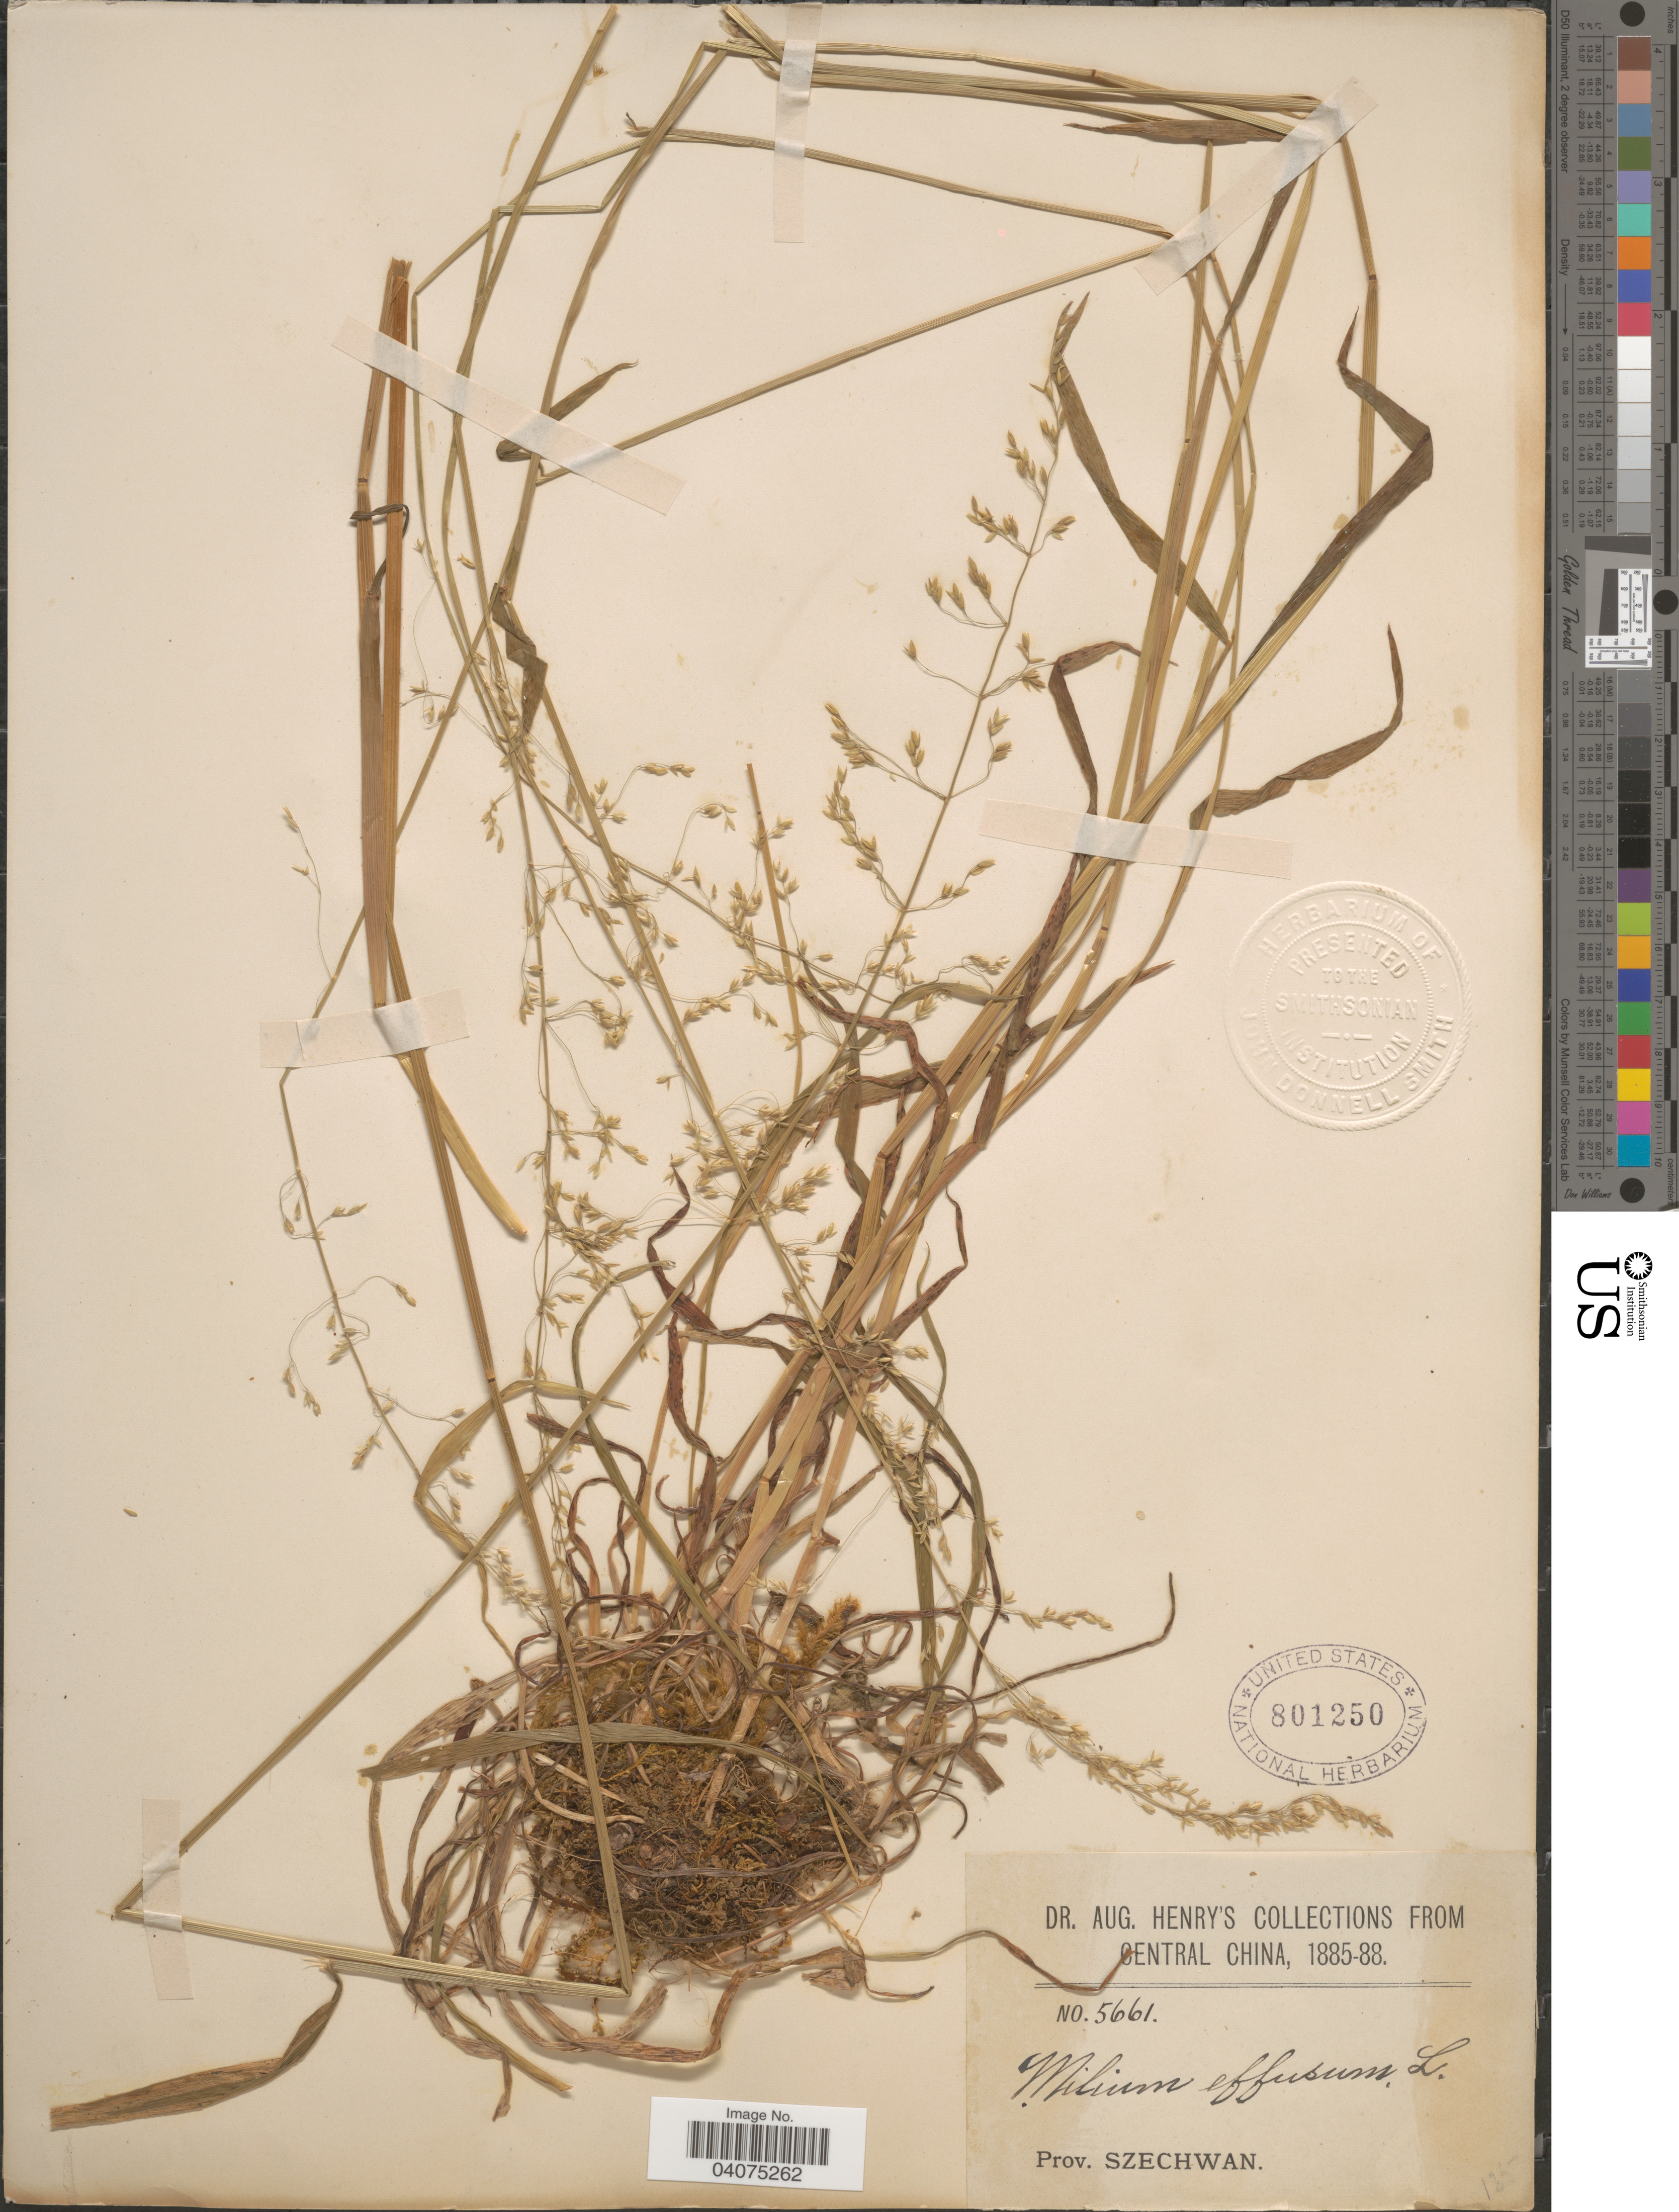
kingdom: Plantae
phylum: Tracheophyta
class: Liliopsida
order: Poales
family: Poaceae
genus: Milium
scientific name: Milium effusum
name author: L.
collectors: A. Henry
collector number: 5661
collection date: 1885/1888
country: China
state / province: Sichuan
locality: Central China. Prov. Szechwan.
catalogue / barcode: US 801250